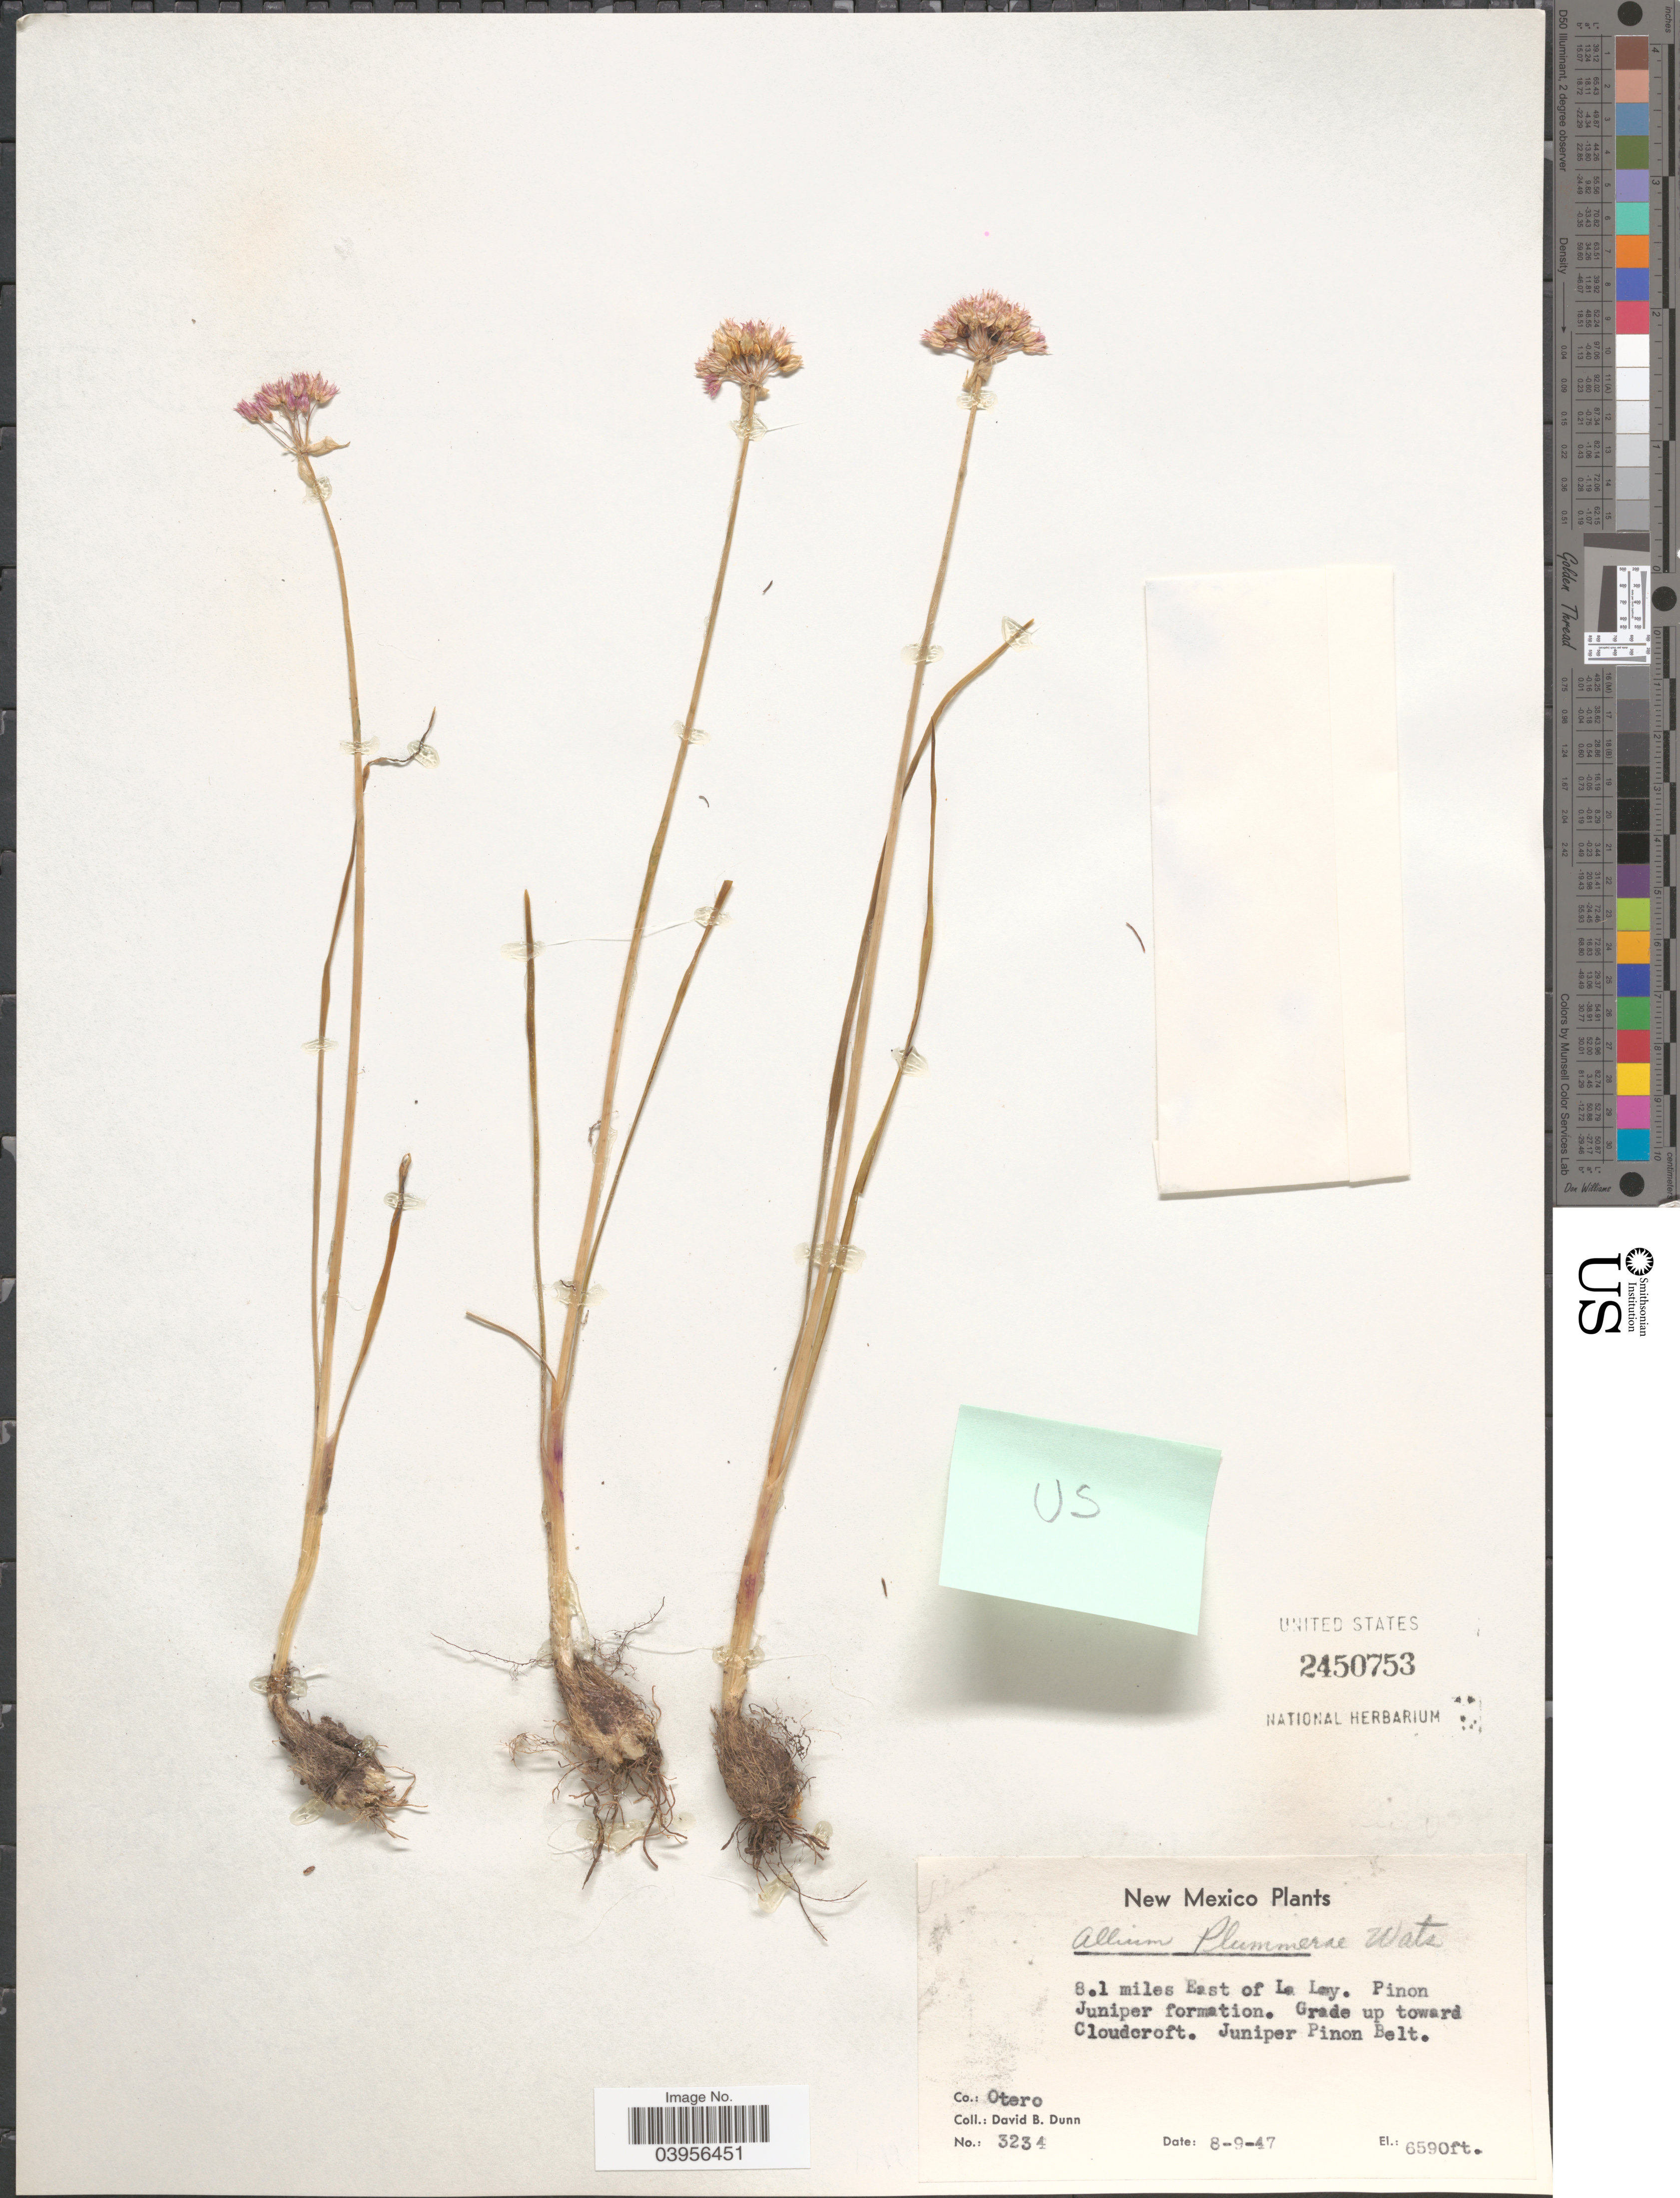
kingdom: Plantae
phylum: Tracheophyta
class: Liliopsida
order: Asparagales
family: Amaryllidaceae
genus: Allium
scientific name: Allium plummerae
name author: S. Watson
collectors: D. B. Dunn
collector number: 3234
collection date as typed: Transcribed d/m/y: 9/8/47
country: United States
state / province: New Mexico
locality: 8.1 miles East of La Ley. Pinon Juniper formation. Grade up toward Cloudcroft. Juniper Pinon Belt. Co.: Otero.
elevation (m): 2009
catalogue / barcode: US 2450753